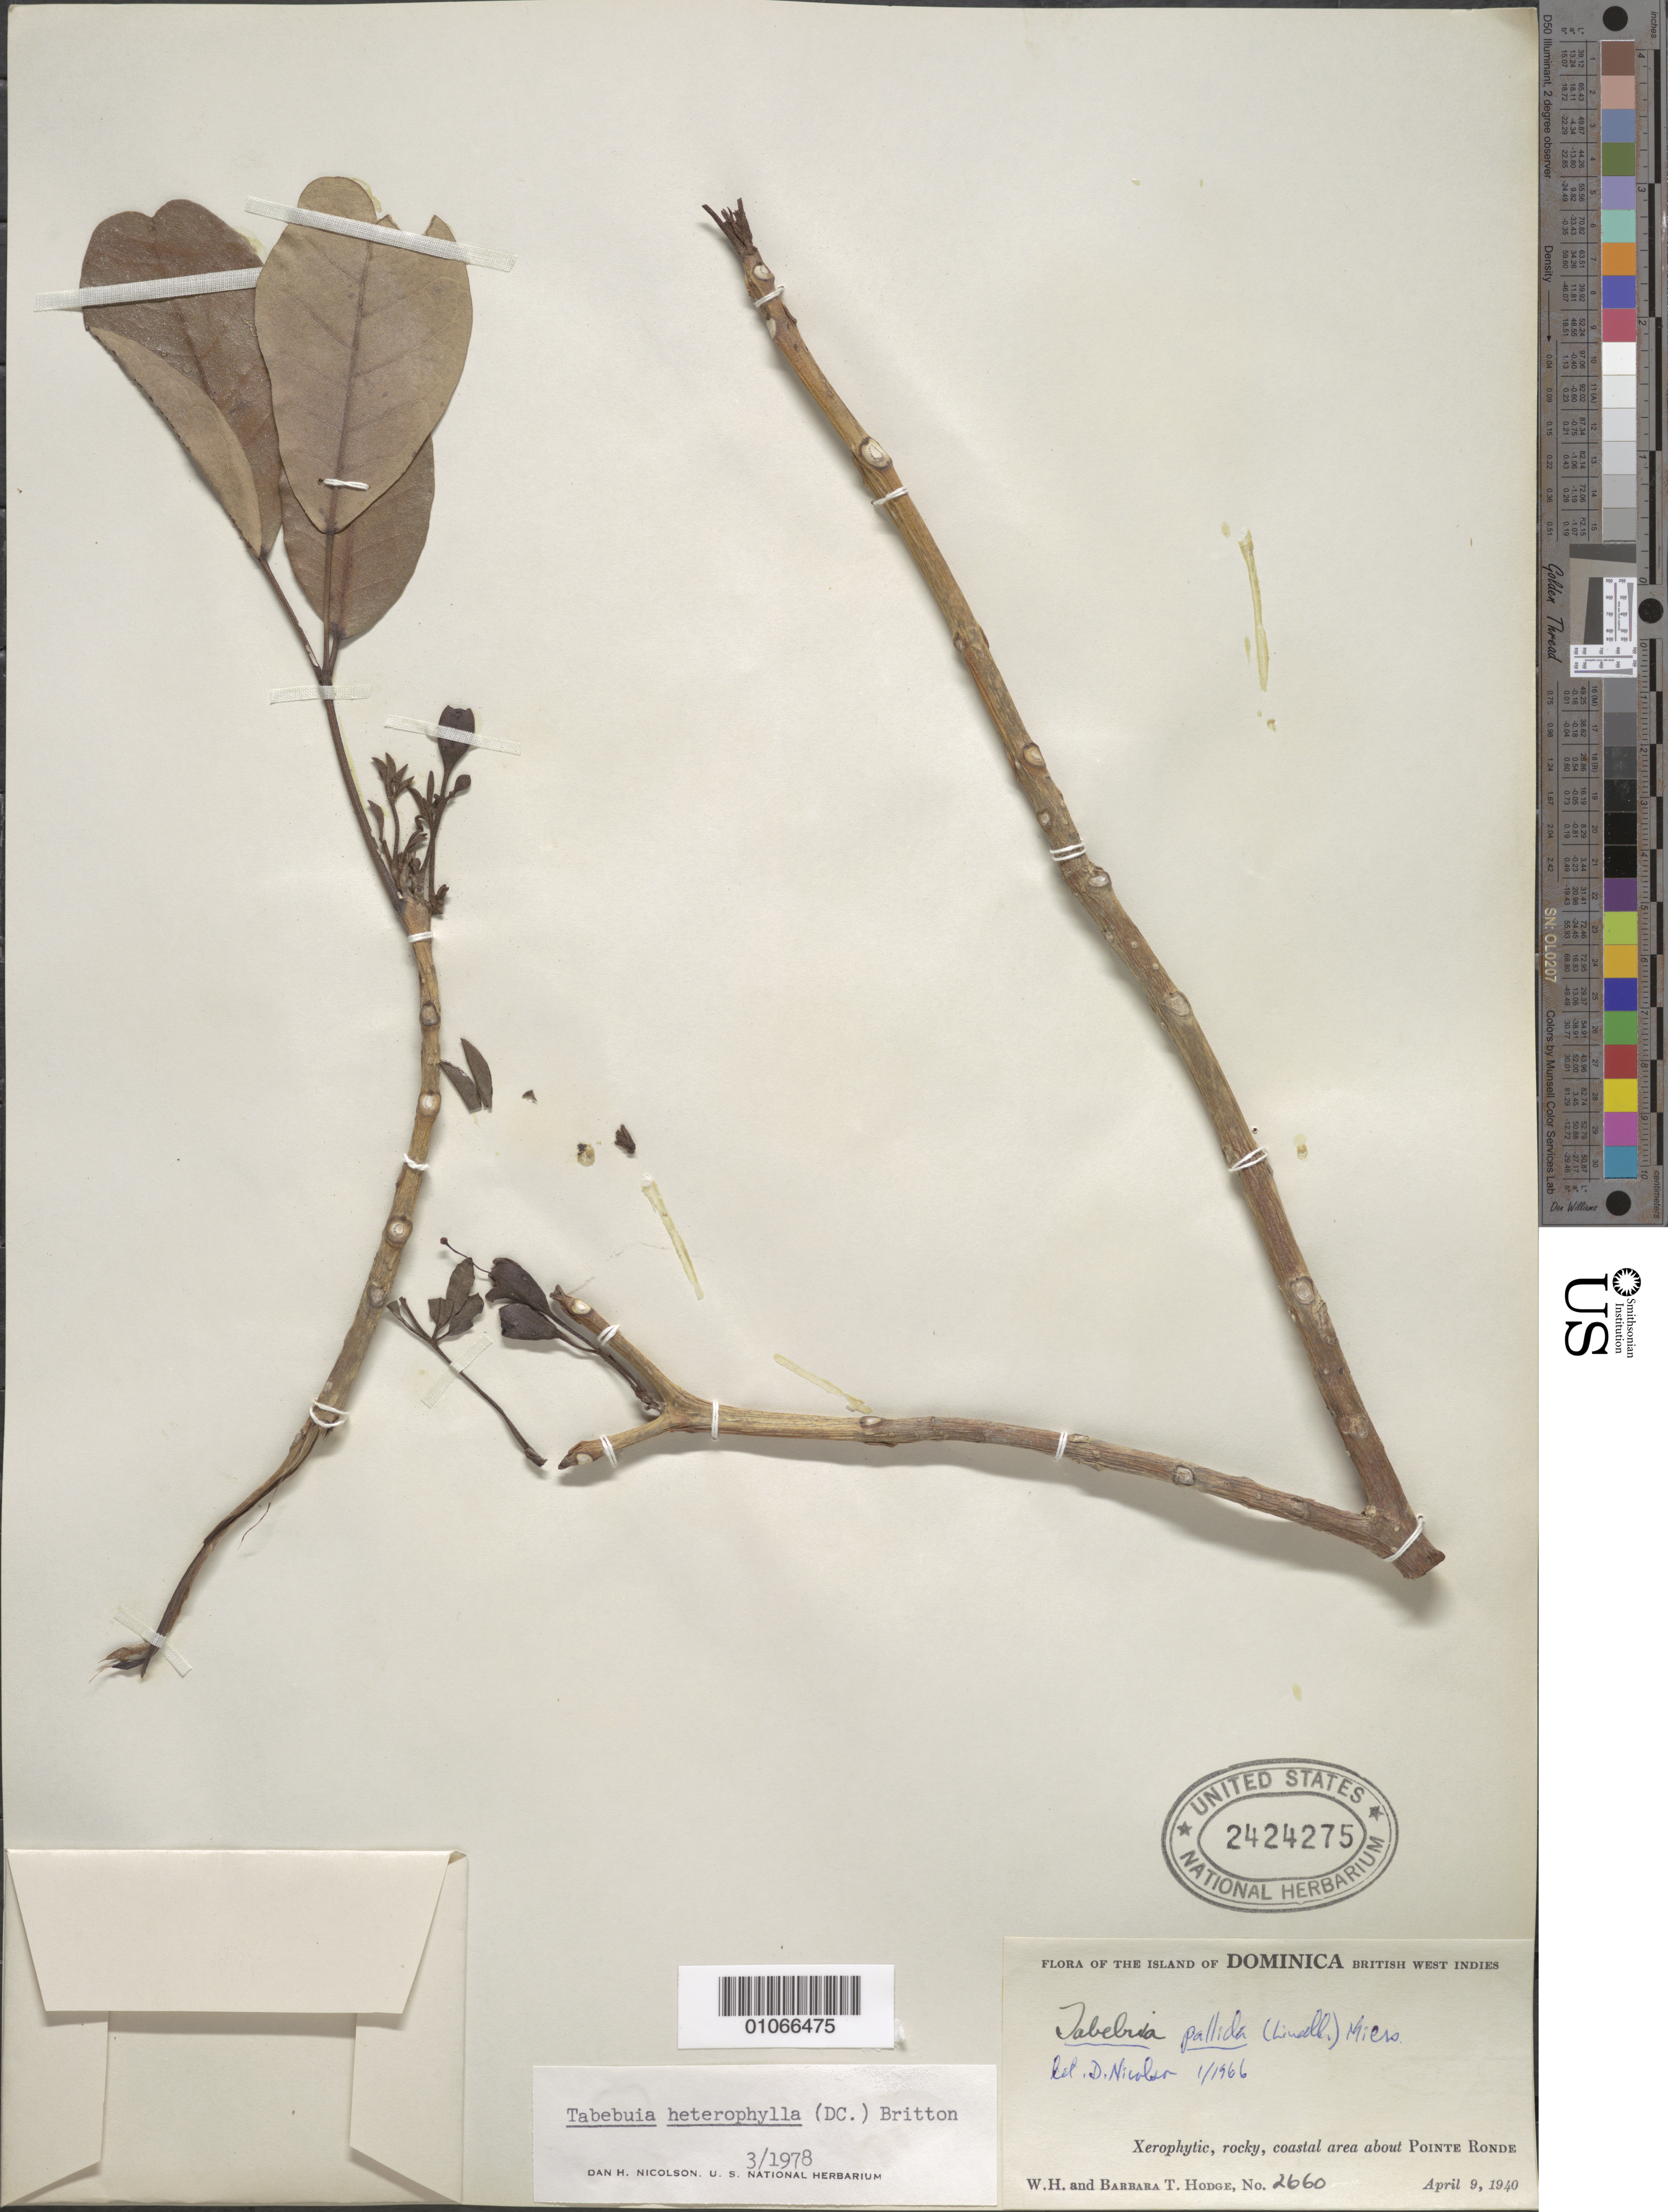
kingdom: Plantae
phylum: Tracheophyta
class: Magnoliopsida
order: Lamiales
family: Bignoniaceae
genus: Tabebuia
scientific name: Tabebuia heterophylla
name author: (DC.) Britton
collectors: W. Hodge & B. Hodge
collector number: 2660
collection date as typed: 09 Apr 1940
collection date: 1940-04-09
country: Dominica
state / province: St. John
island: Dominica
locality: Xerophytic rocky coastal area about Pointe Ronde.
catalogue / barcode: US 2424275